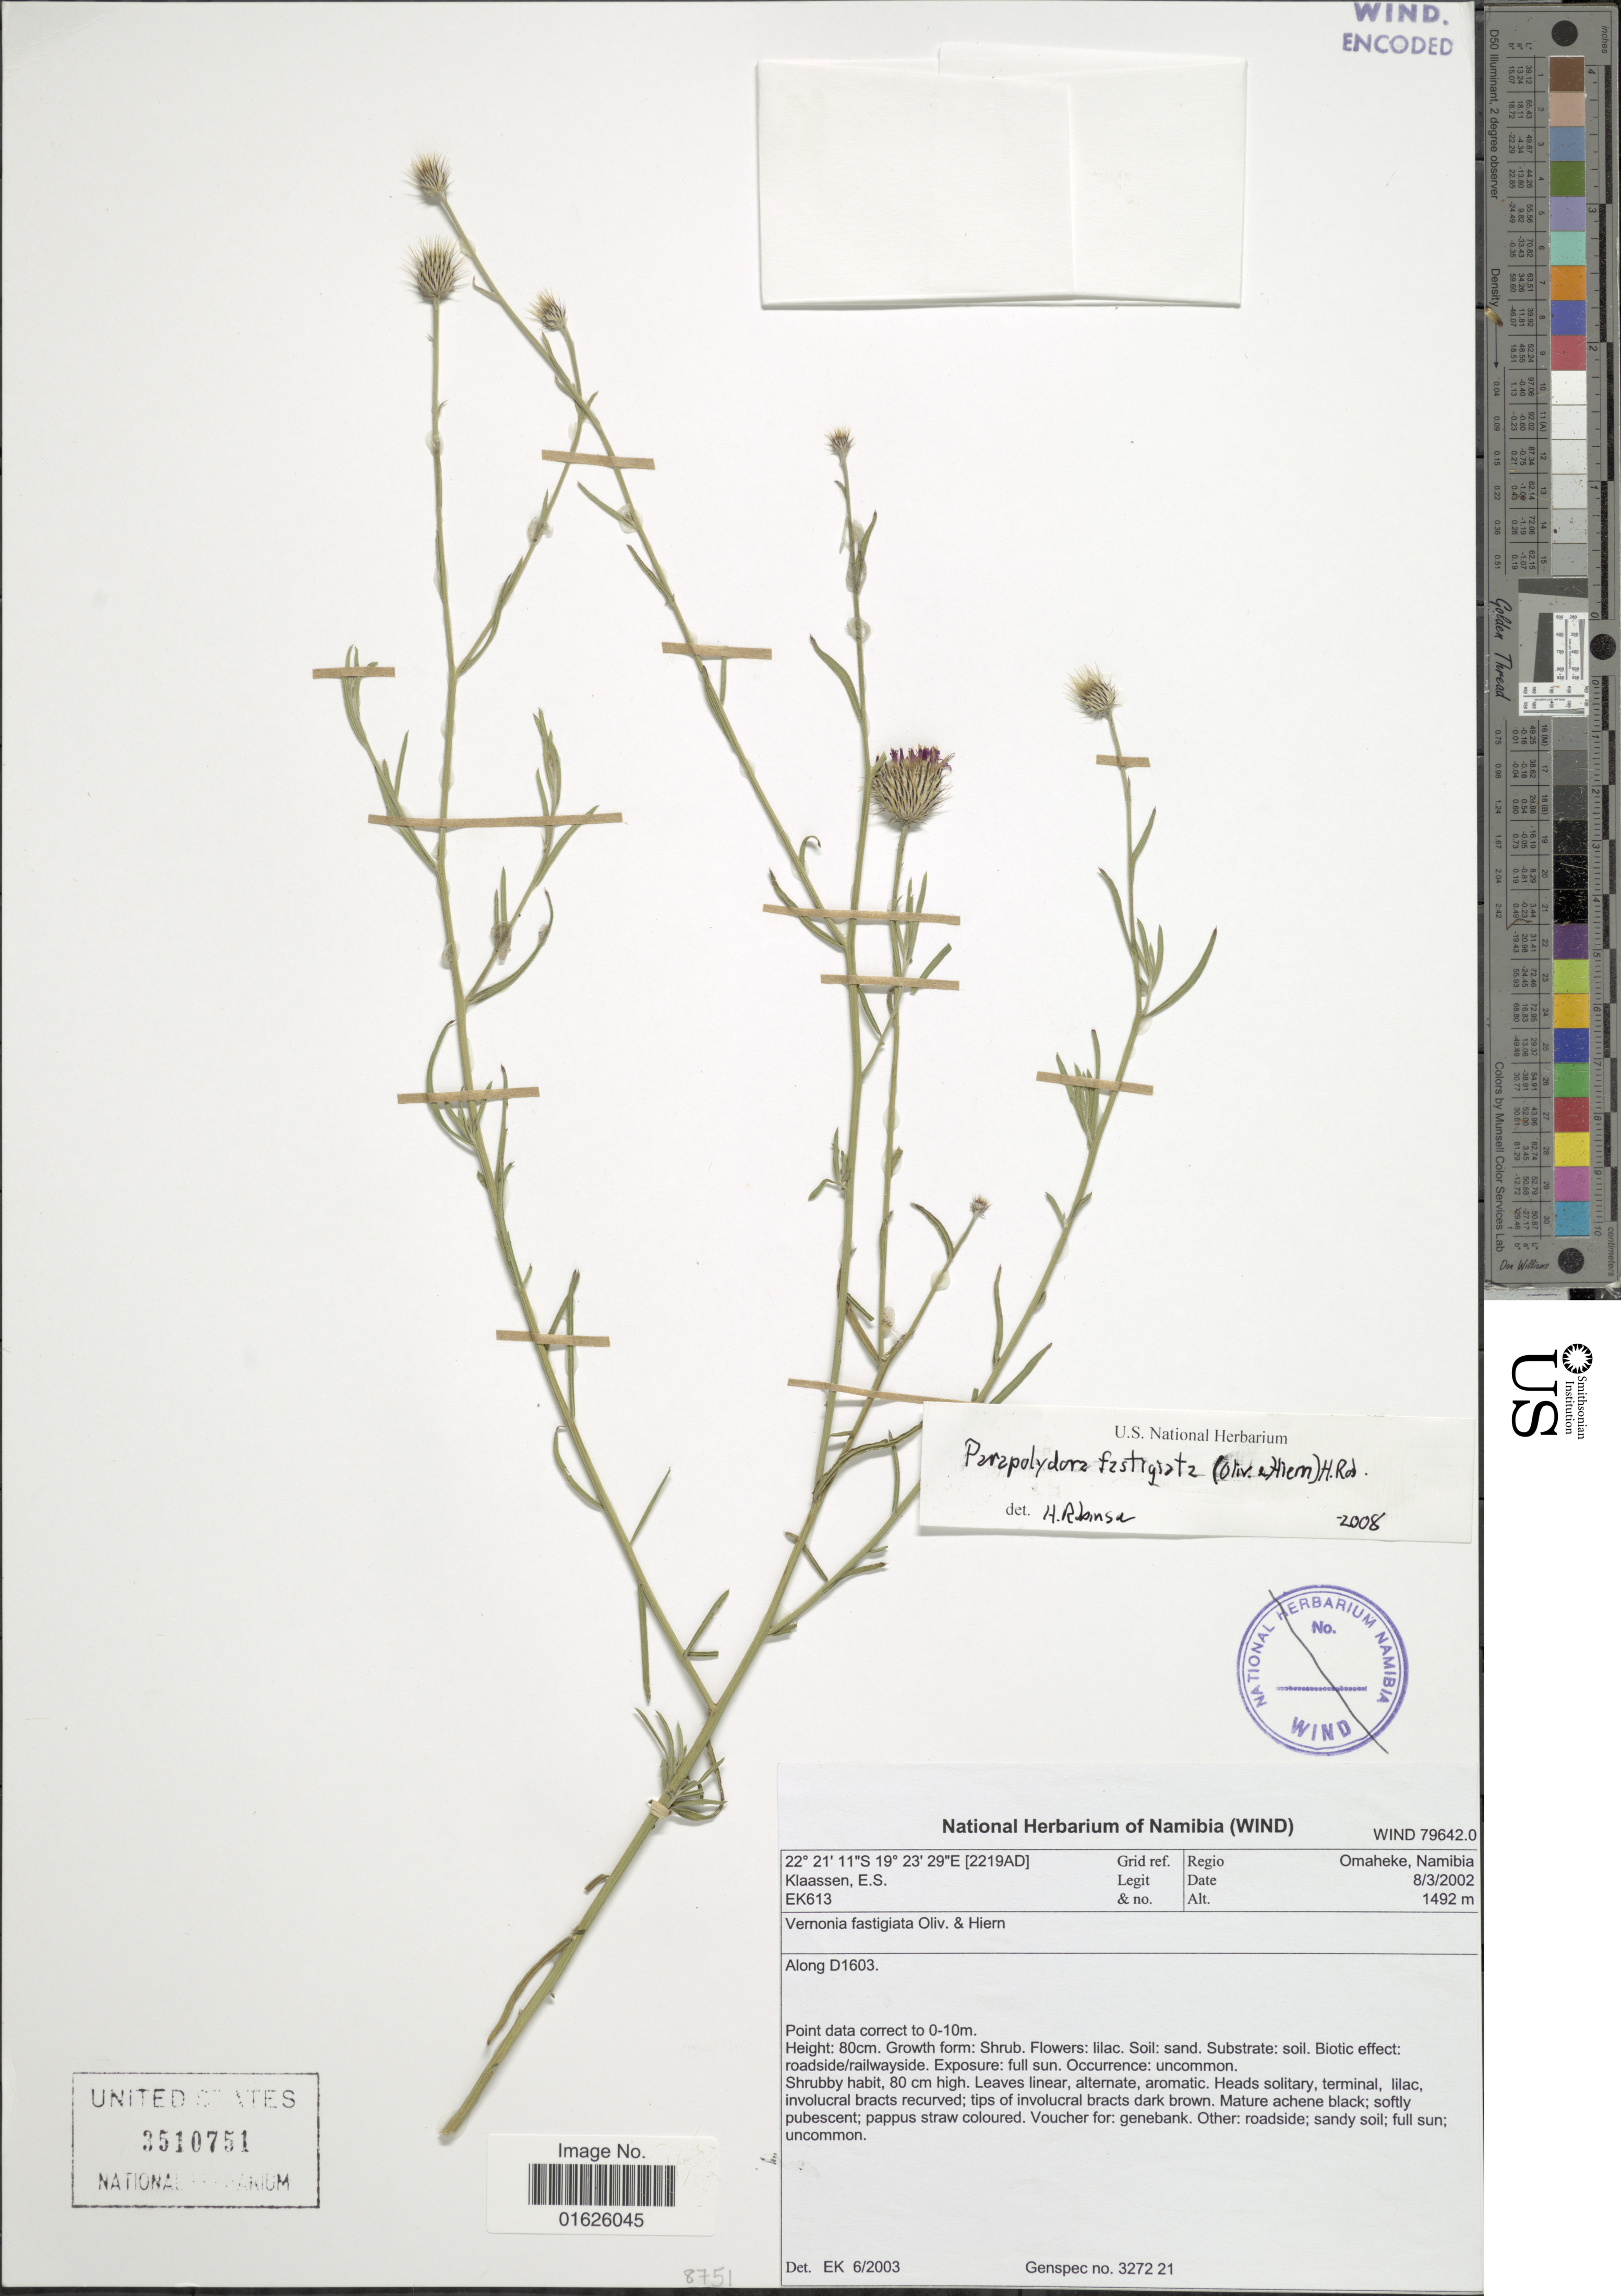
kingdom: Plantae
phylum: Tracheophyta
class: Magnoliopsida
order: Asterales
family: Asteraceae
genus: Parapolydora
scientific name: Parapolydora fastigiata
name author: (Oliv. & Hiern in Oliv.) H. Rob.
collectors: E. S. Klaassen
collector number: EK 613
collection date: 2002-03-08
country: Namibia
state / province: Omaheke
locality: Omahek, Namibia, Along D1603.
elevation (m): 1492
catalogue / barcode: US 3510751